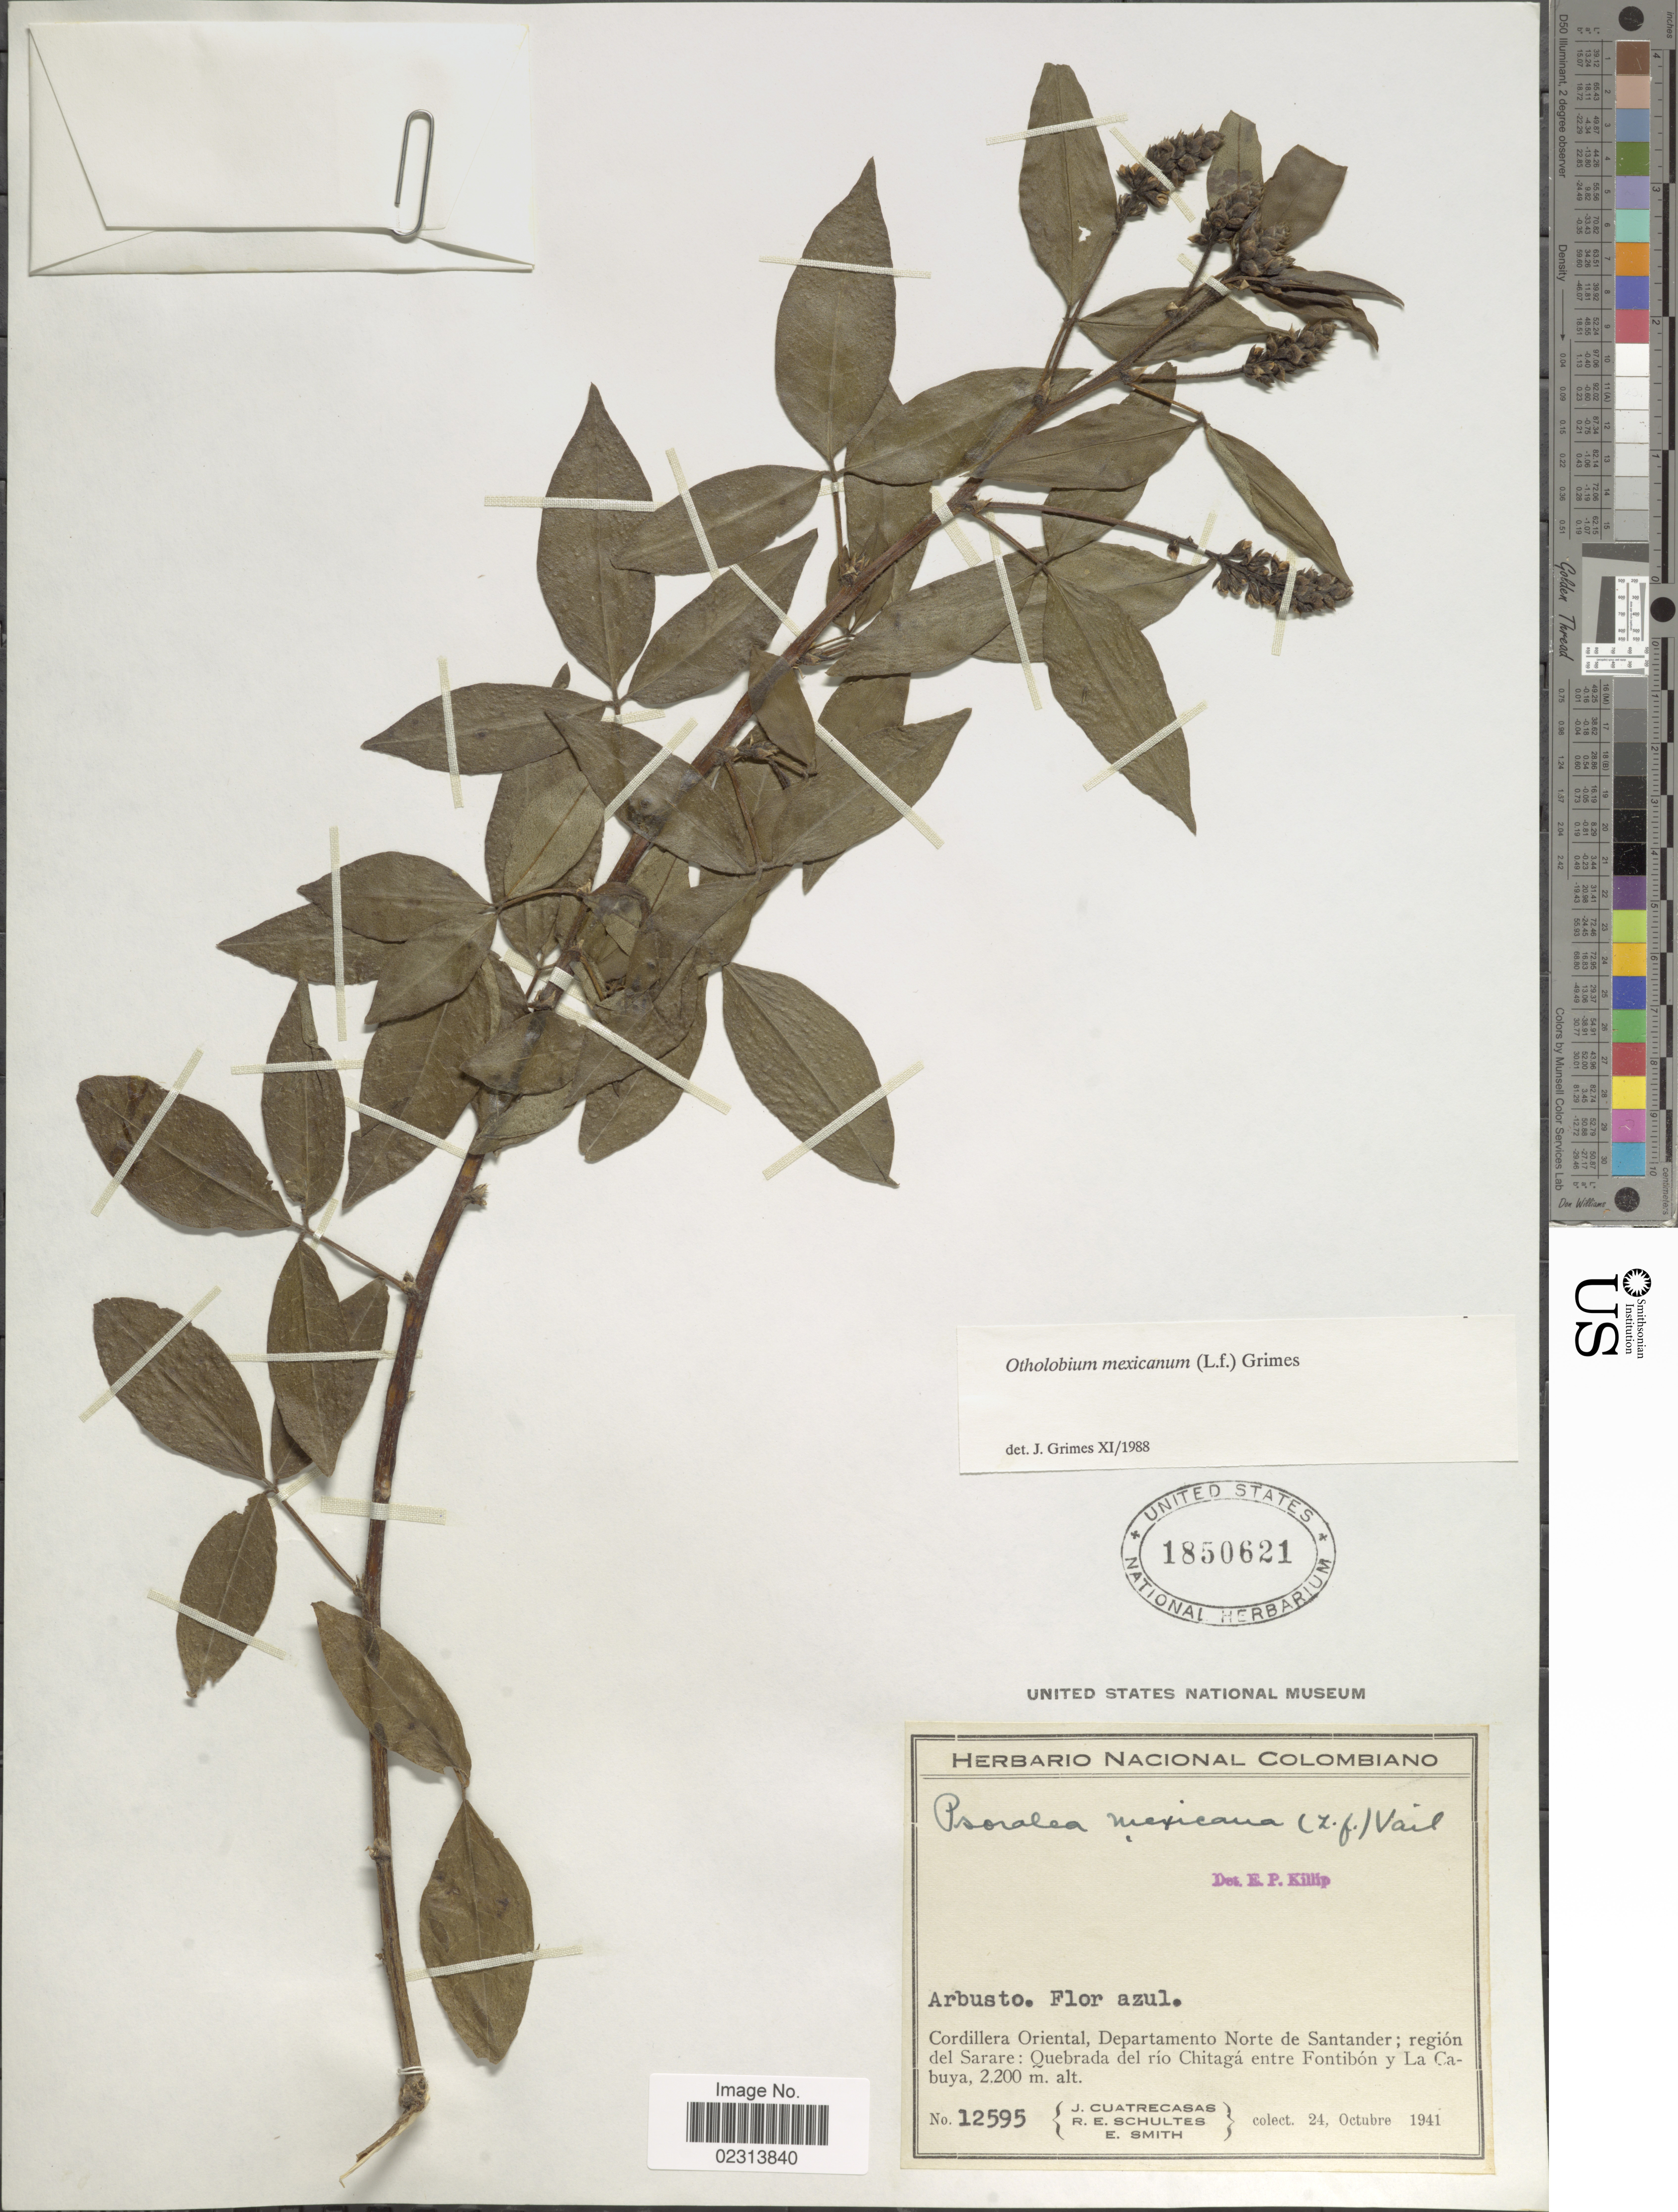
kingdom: Plantae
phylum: Tracheophyta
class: Magnoliopsida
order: Fabales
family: Fabaceae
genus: Otholobium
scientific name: Otholobium mexicanum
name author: (L. f.) J.W. Grimes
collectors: J. Cuatrecasas, R. E. Schultes & E. Smith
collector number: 12595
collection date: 1941-10-24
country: Colombia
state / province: Norte de Santander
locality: Cordillera Oriental, Departamento Norte de Santander; region del Sarare, Quebrada del rio Chitaga entre Fontibon y La Cabuya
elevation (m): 2200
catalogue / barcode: US 1850621